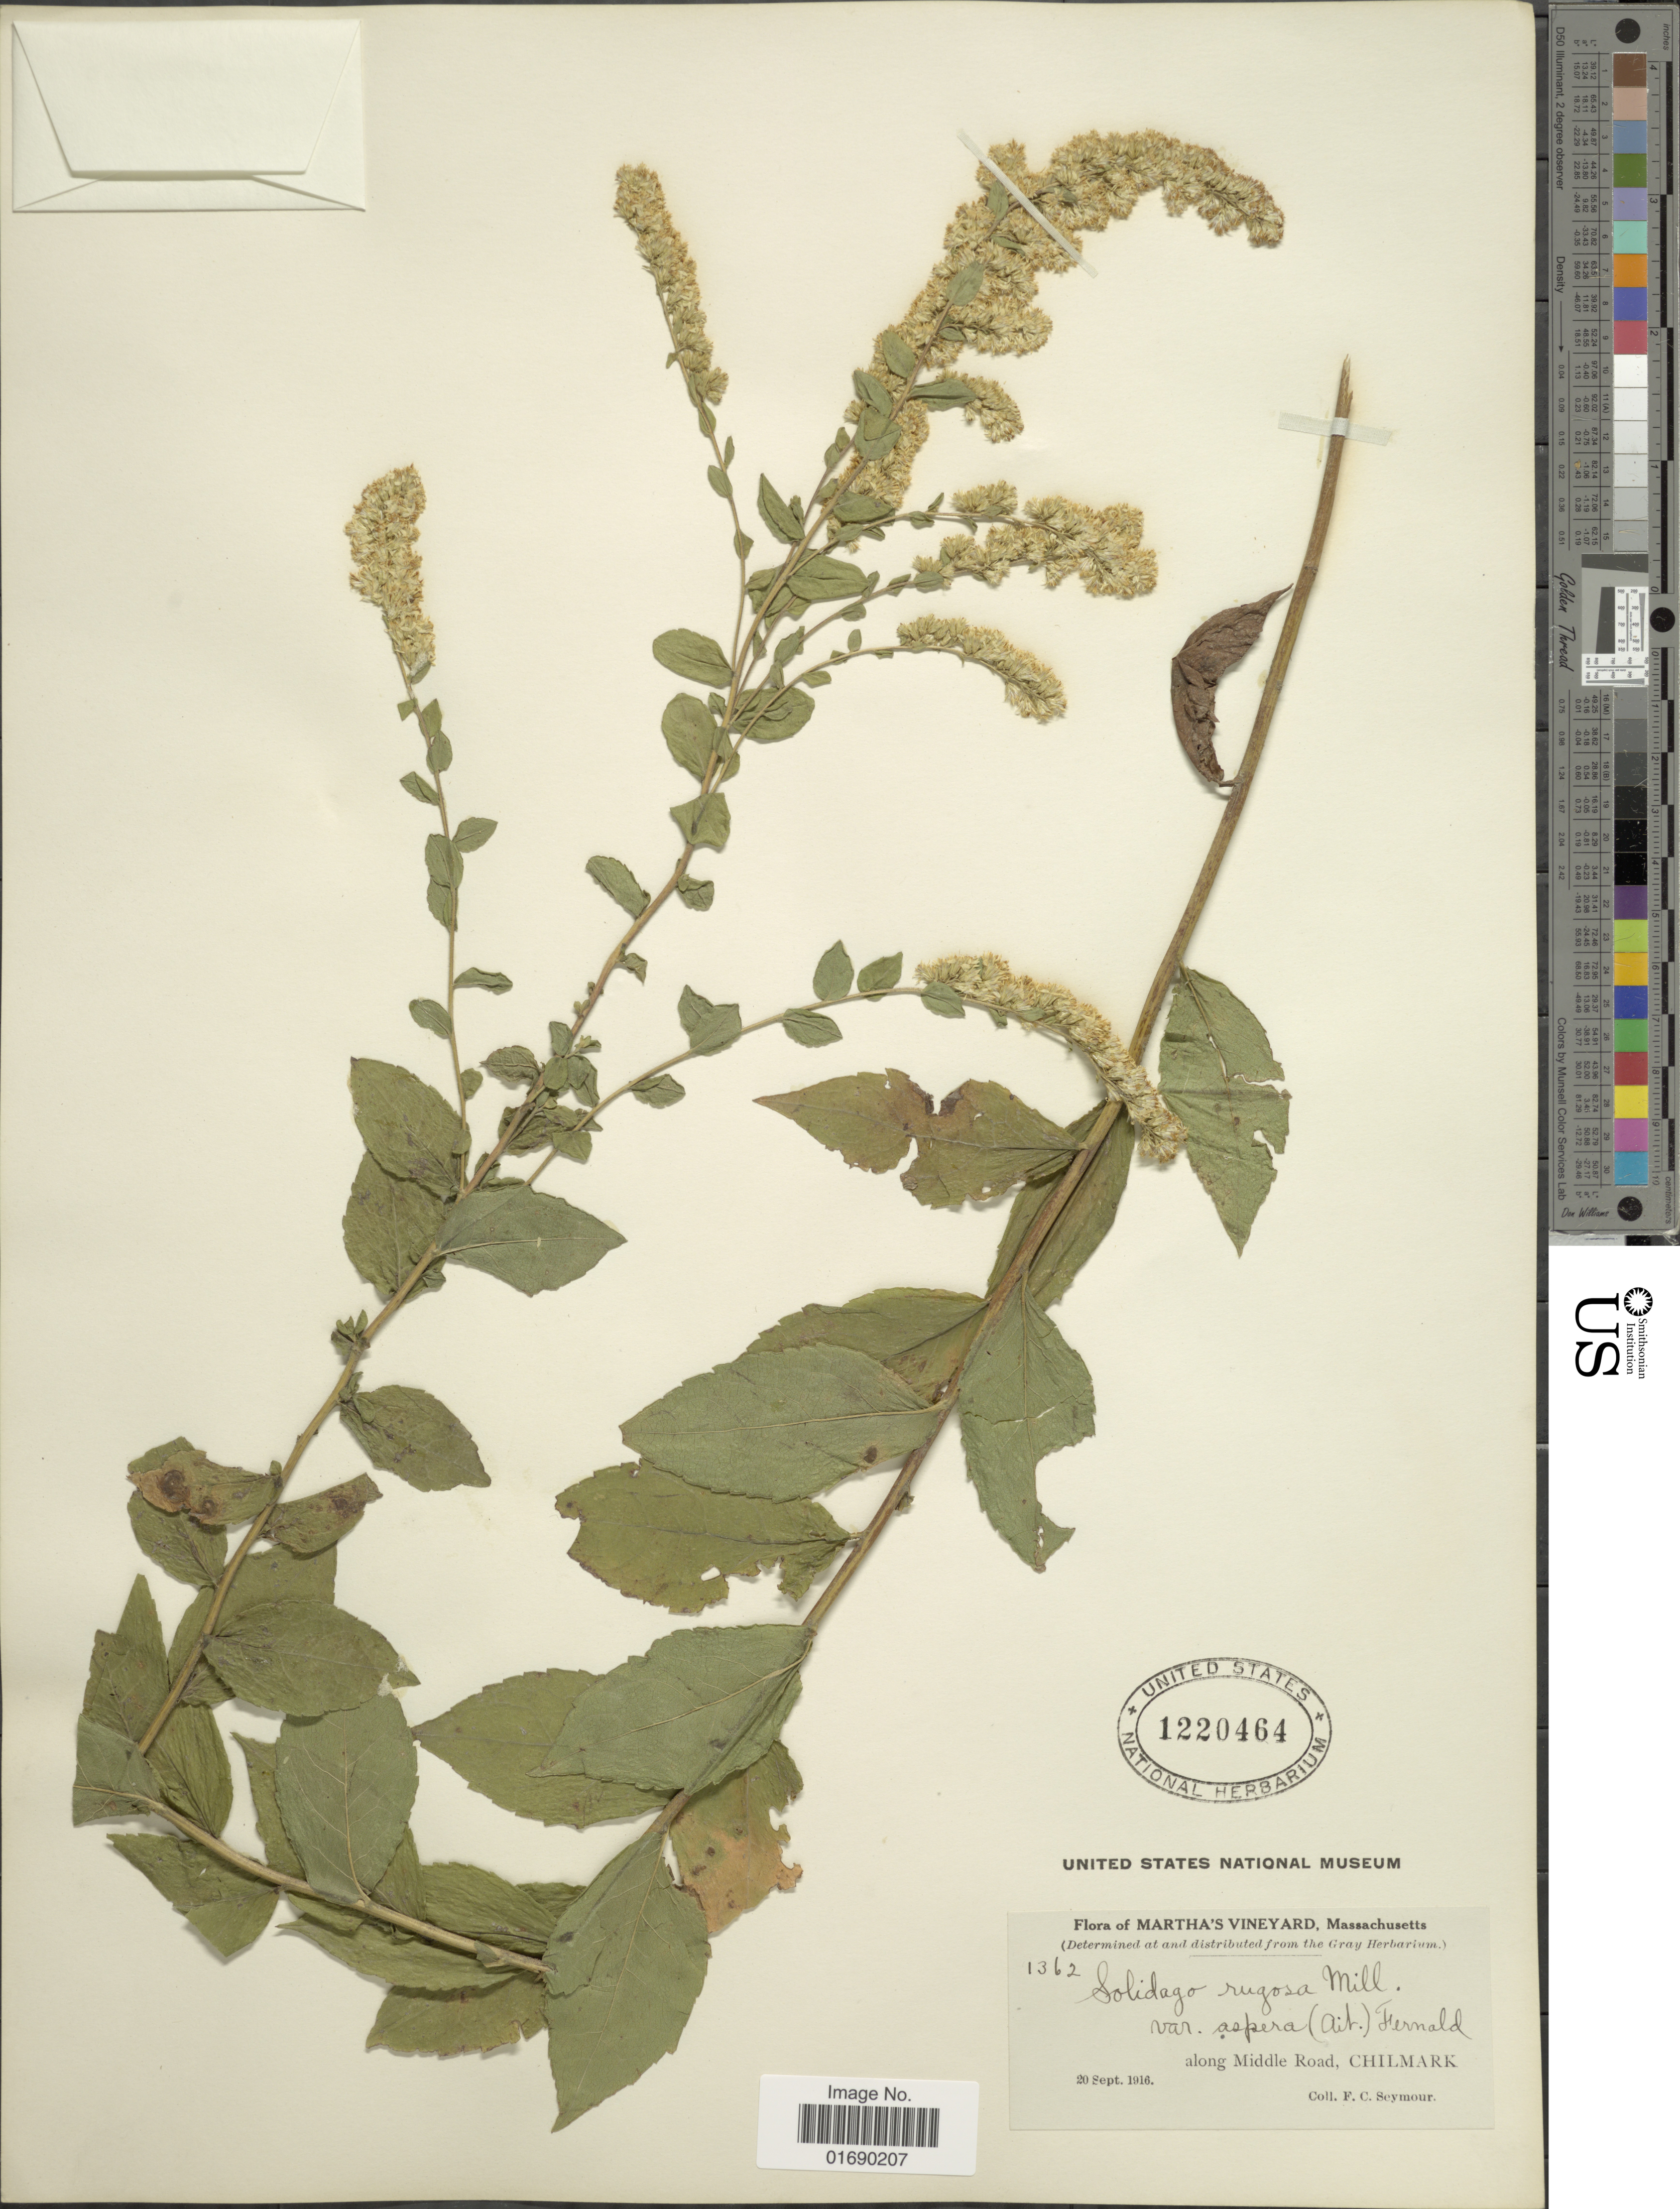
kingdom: Plantae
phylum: Tracheophyta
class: Magnoliopsida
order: Asterales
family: Asteraceae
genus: Solidago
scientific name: Solidago rugosa var. aspera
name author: (Aiton) Cronq.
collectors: F. C. Seymour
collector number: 1362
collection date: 1916-09-20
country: United States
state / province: Massachusetts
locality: Martha's Vineyard, along Middle Road, Chilmark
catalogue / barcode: US 1220464